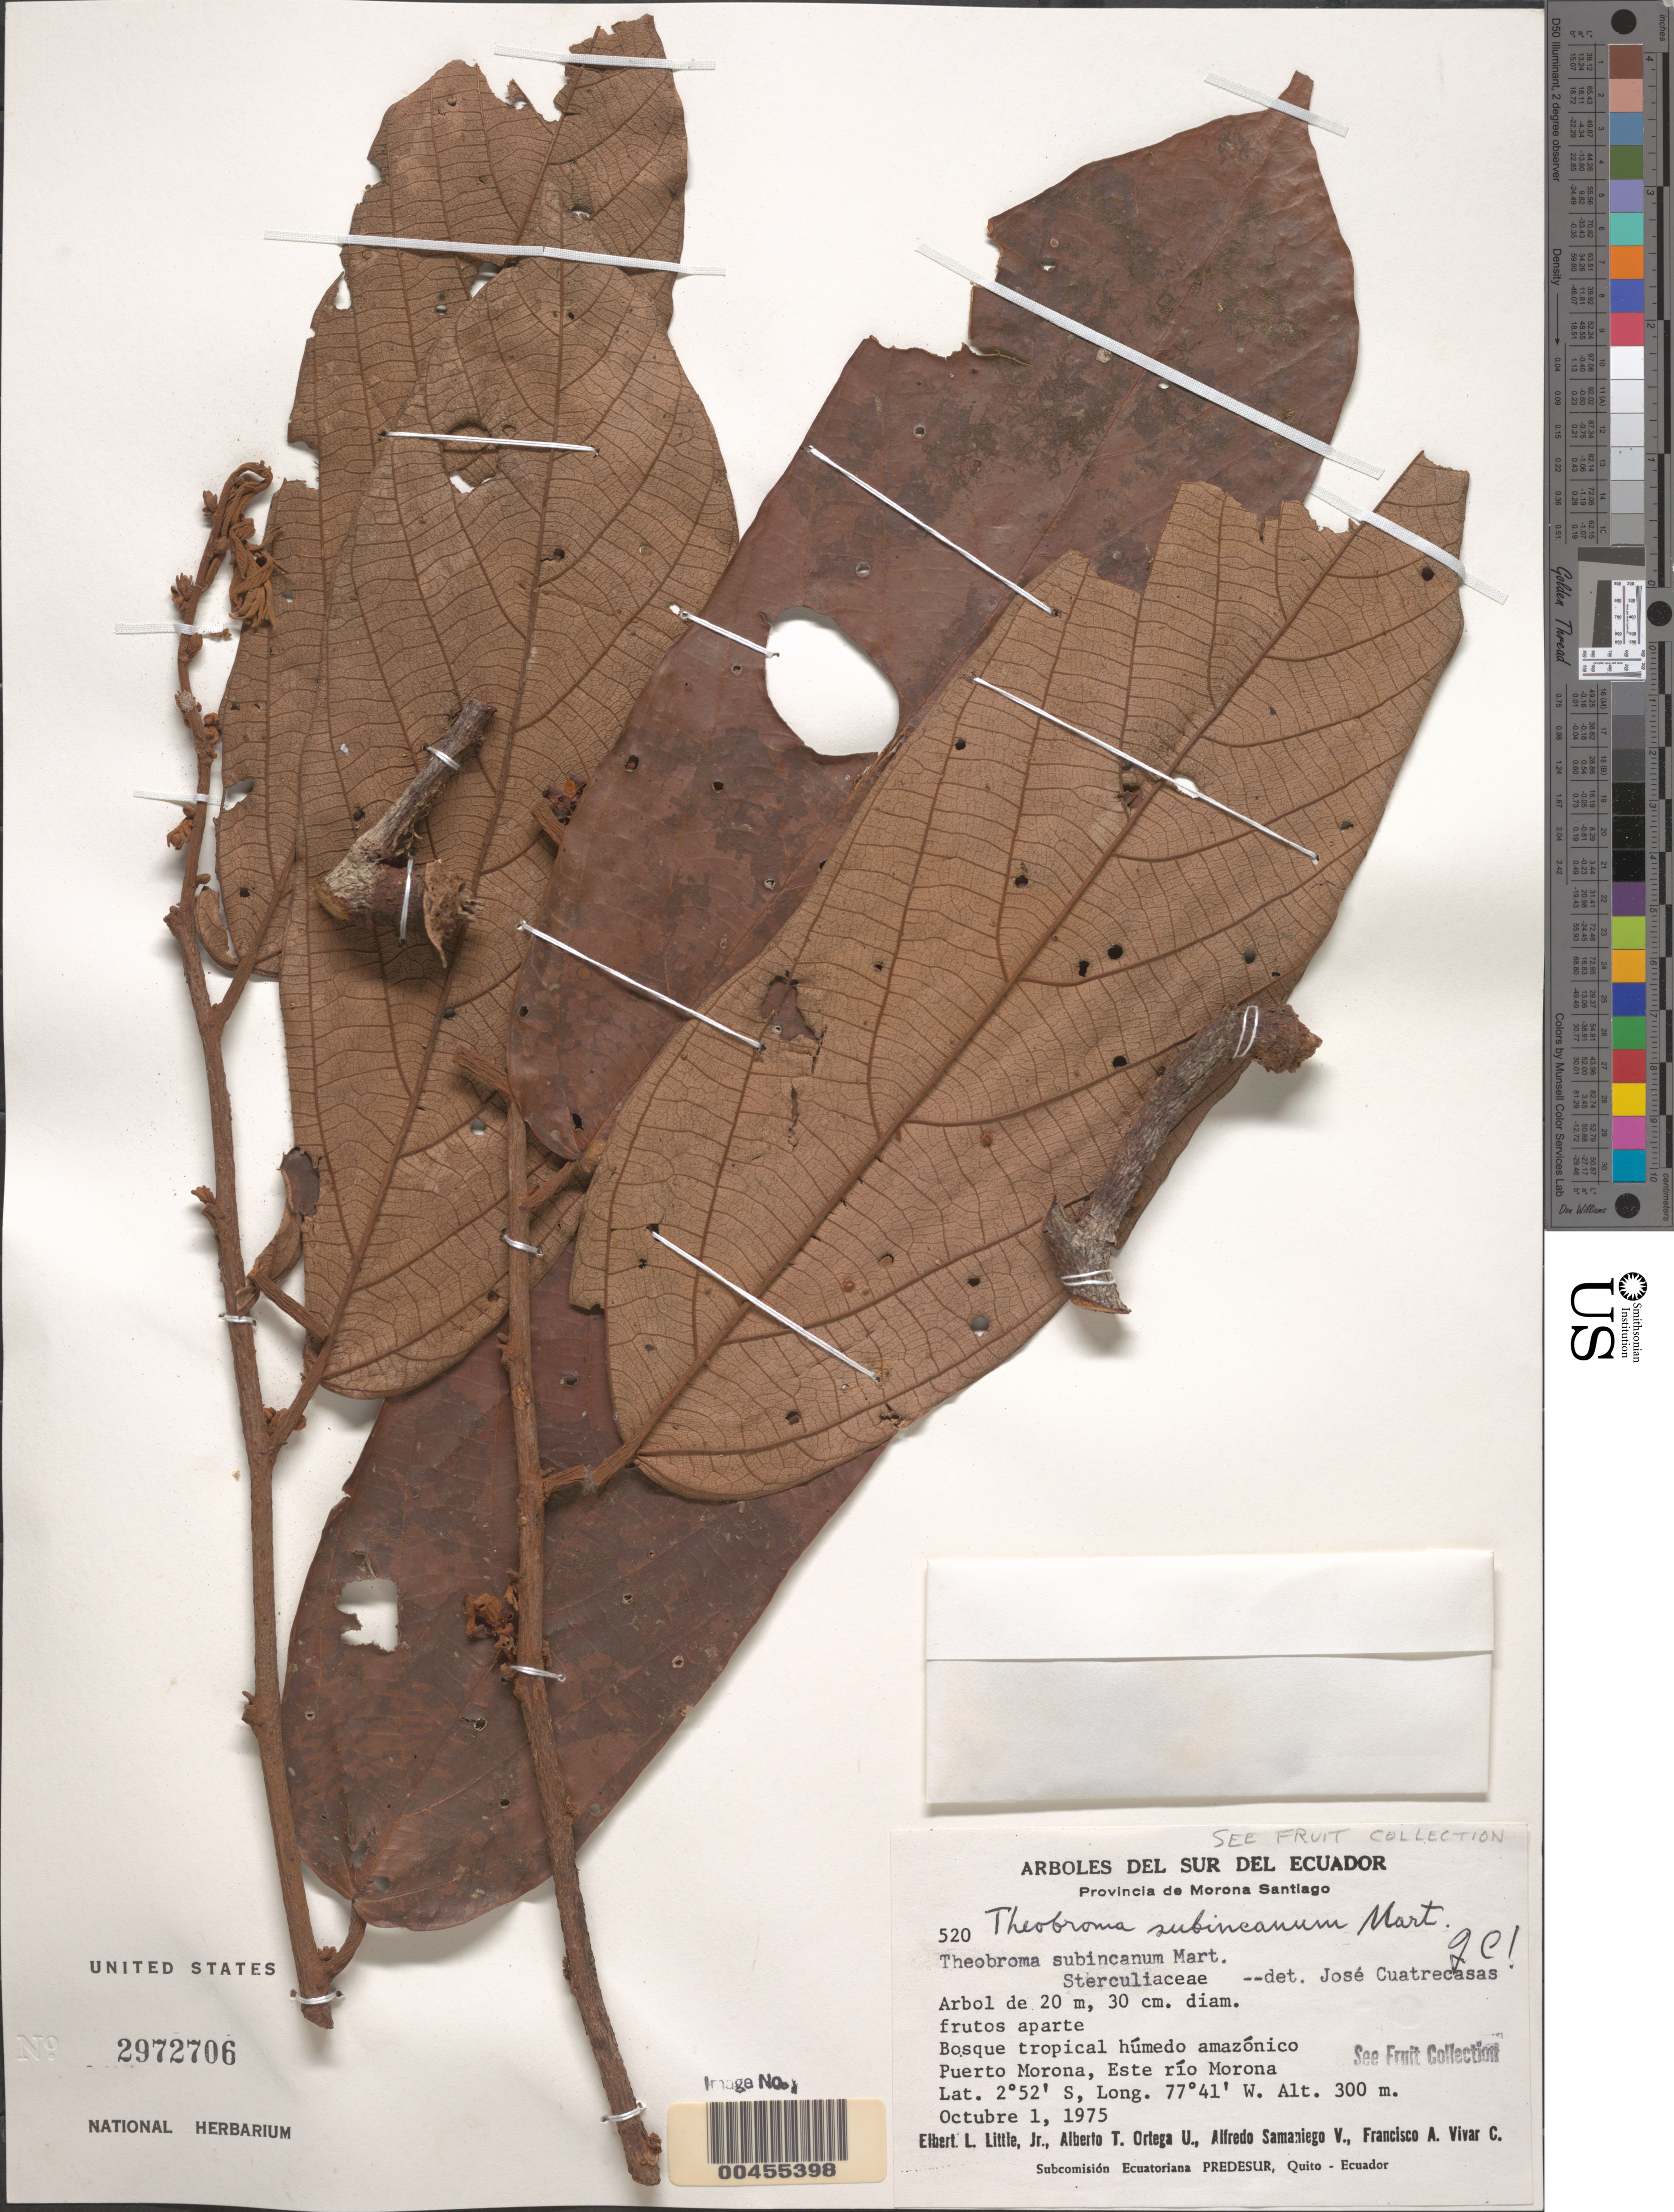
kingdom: Plantae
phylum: Tracheophyta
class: Magnoliopsida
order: Malvales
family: Malvaceae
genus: Theobroma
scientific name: Theobroma subincanum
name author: Mart.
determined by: Cuatrecasas, J.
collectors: E. L. Little, A. T. Ortega U., A. Samanlego-V. & F. A. Vivar C.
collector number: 520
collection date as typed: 01 Oct 1975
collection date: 1975-10-01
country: Ecuador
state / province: Morona-Santiago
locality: Puerto Morona, Este Río Morona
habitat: Bosque tropical húmedo amazónico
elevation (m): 300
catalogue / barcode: US 2972706